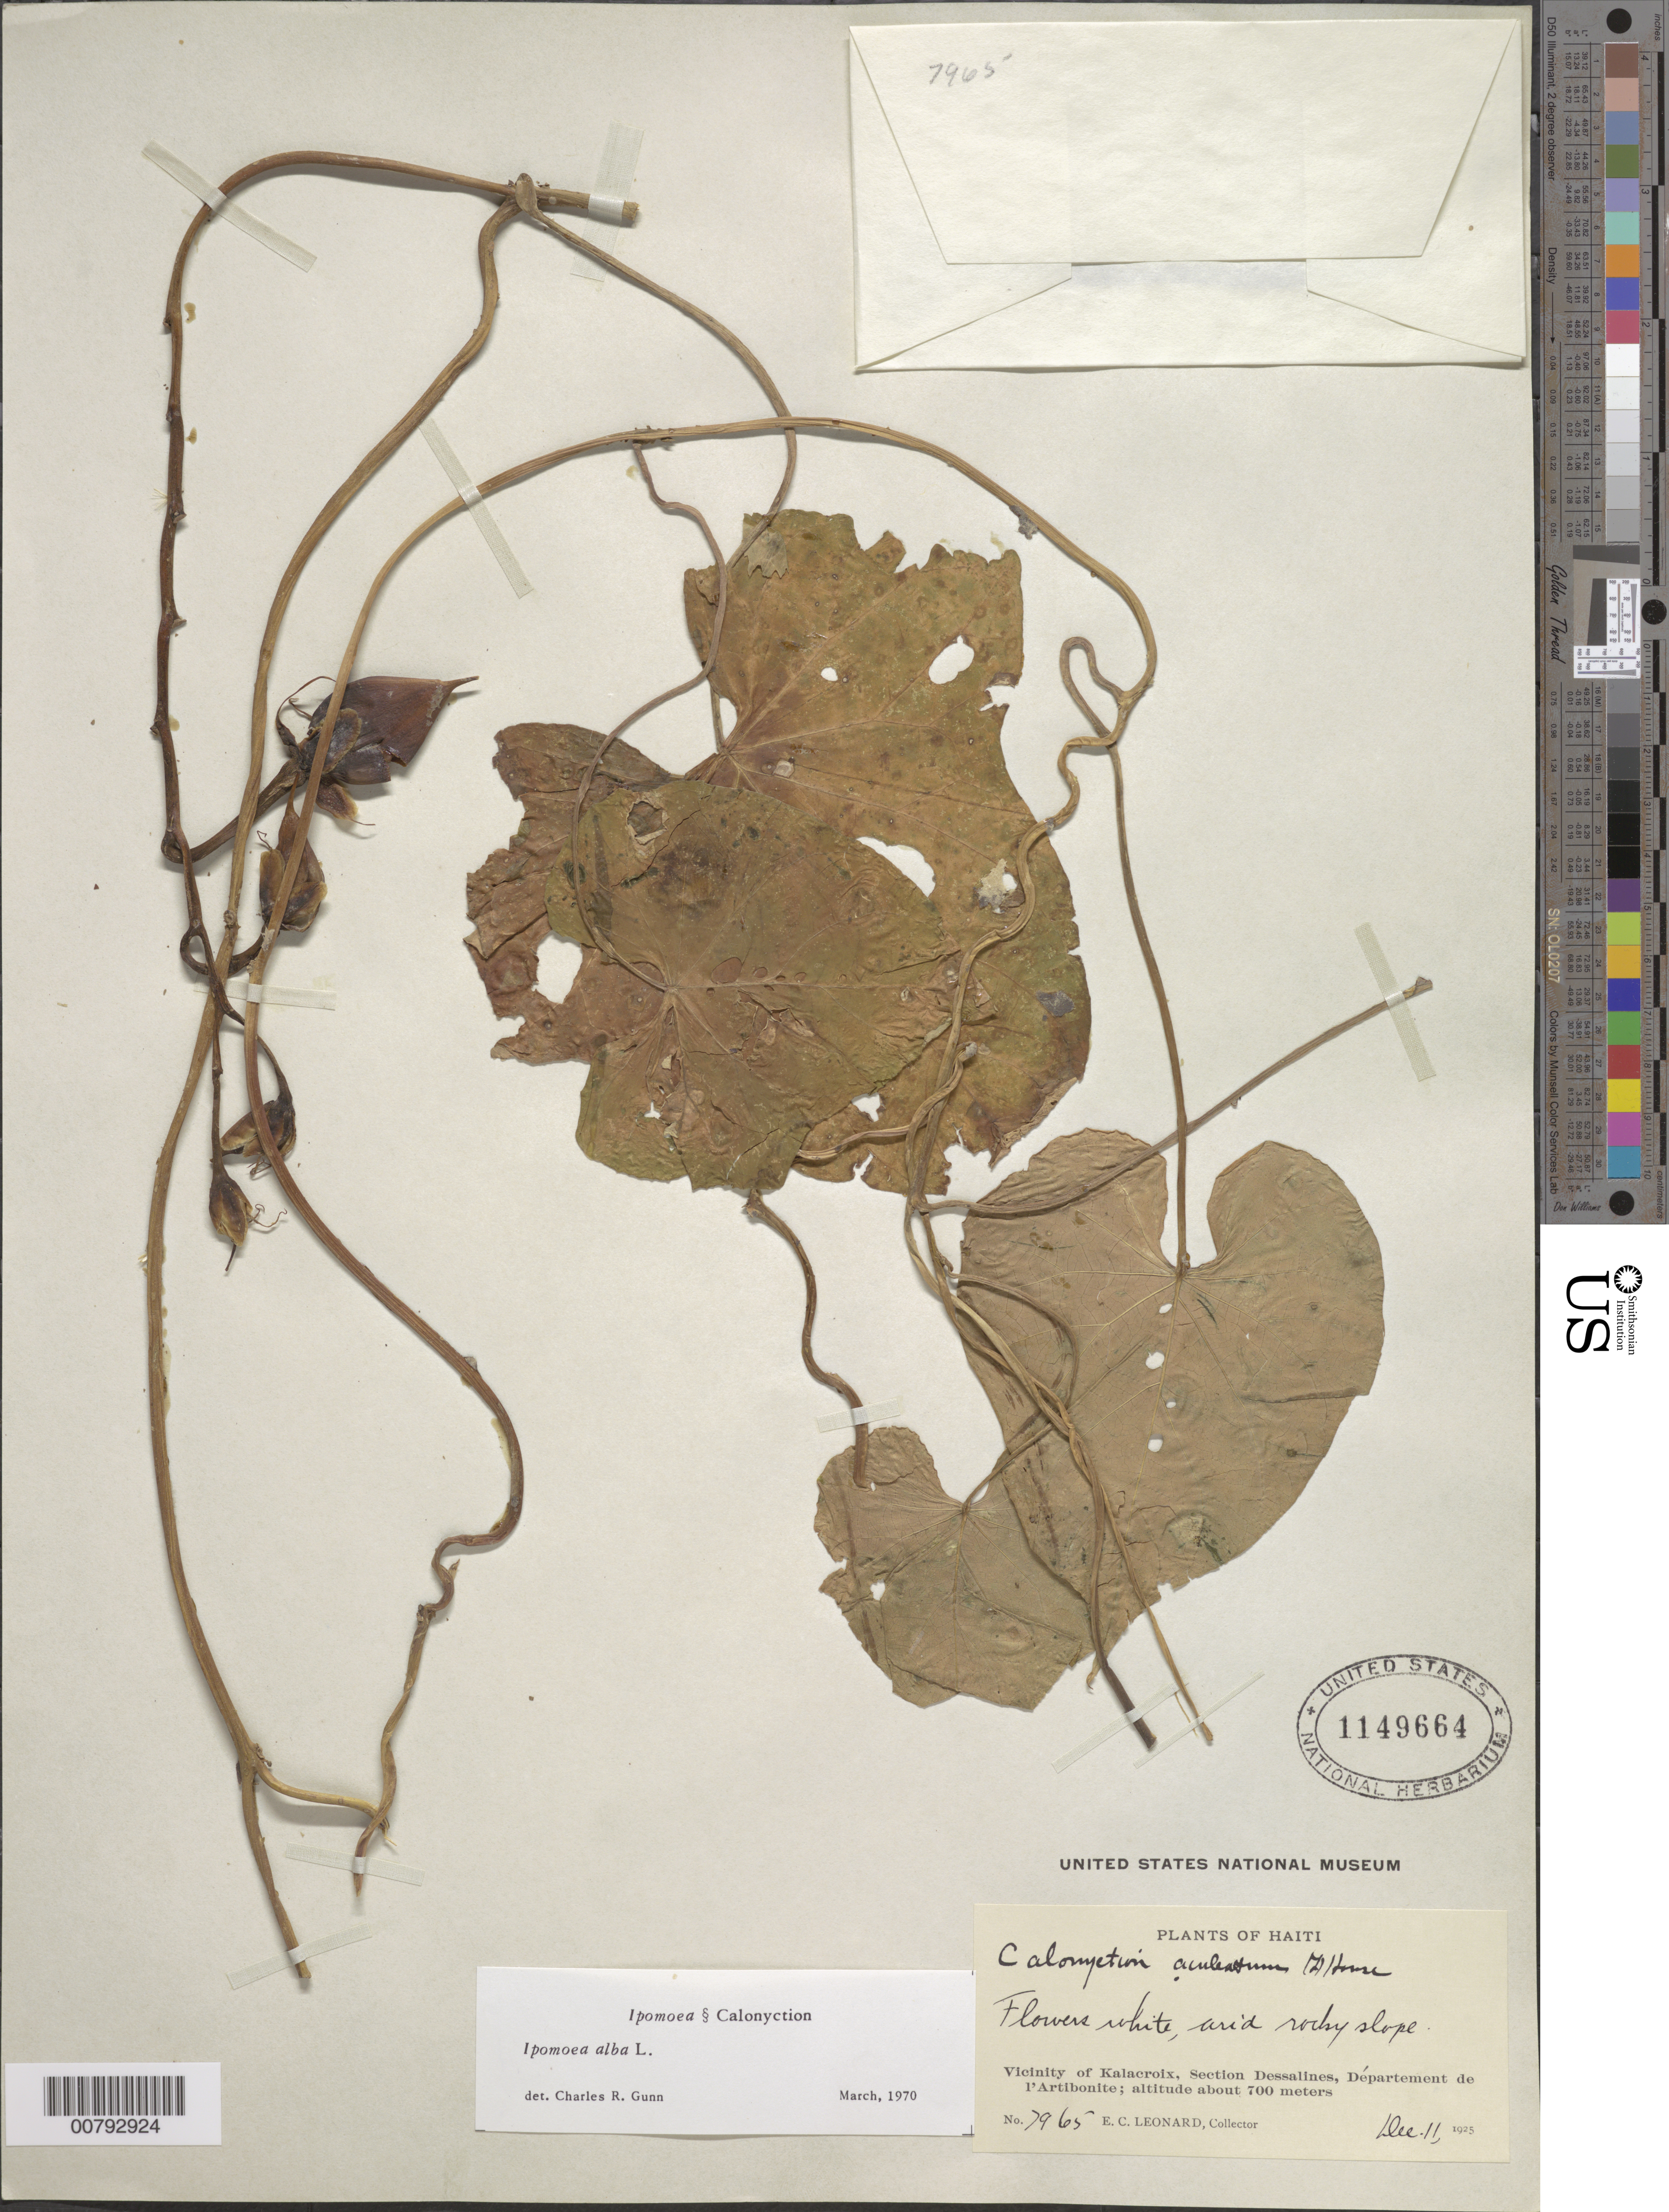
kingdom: Plantae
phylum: Tracheophyta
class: Magnoliopsida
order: Solanales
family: Convolvulaceae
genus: Ipomoea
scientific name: Ipomoea alba L.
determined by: Gunn, C. R., (BARC), United States Department of Agriculture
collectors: E. C. Leonard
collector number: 7965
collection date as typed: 11 Dec 1925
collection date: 1925-12-11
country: Haiti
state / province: Artibonite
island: Hispaniola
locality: Section Dessalines, vicinity of Kalacroix.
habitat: Arid rocky slope.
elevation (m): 700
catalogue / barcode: US 1149664